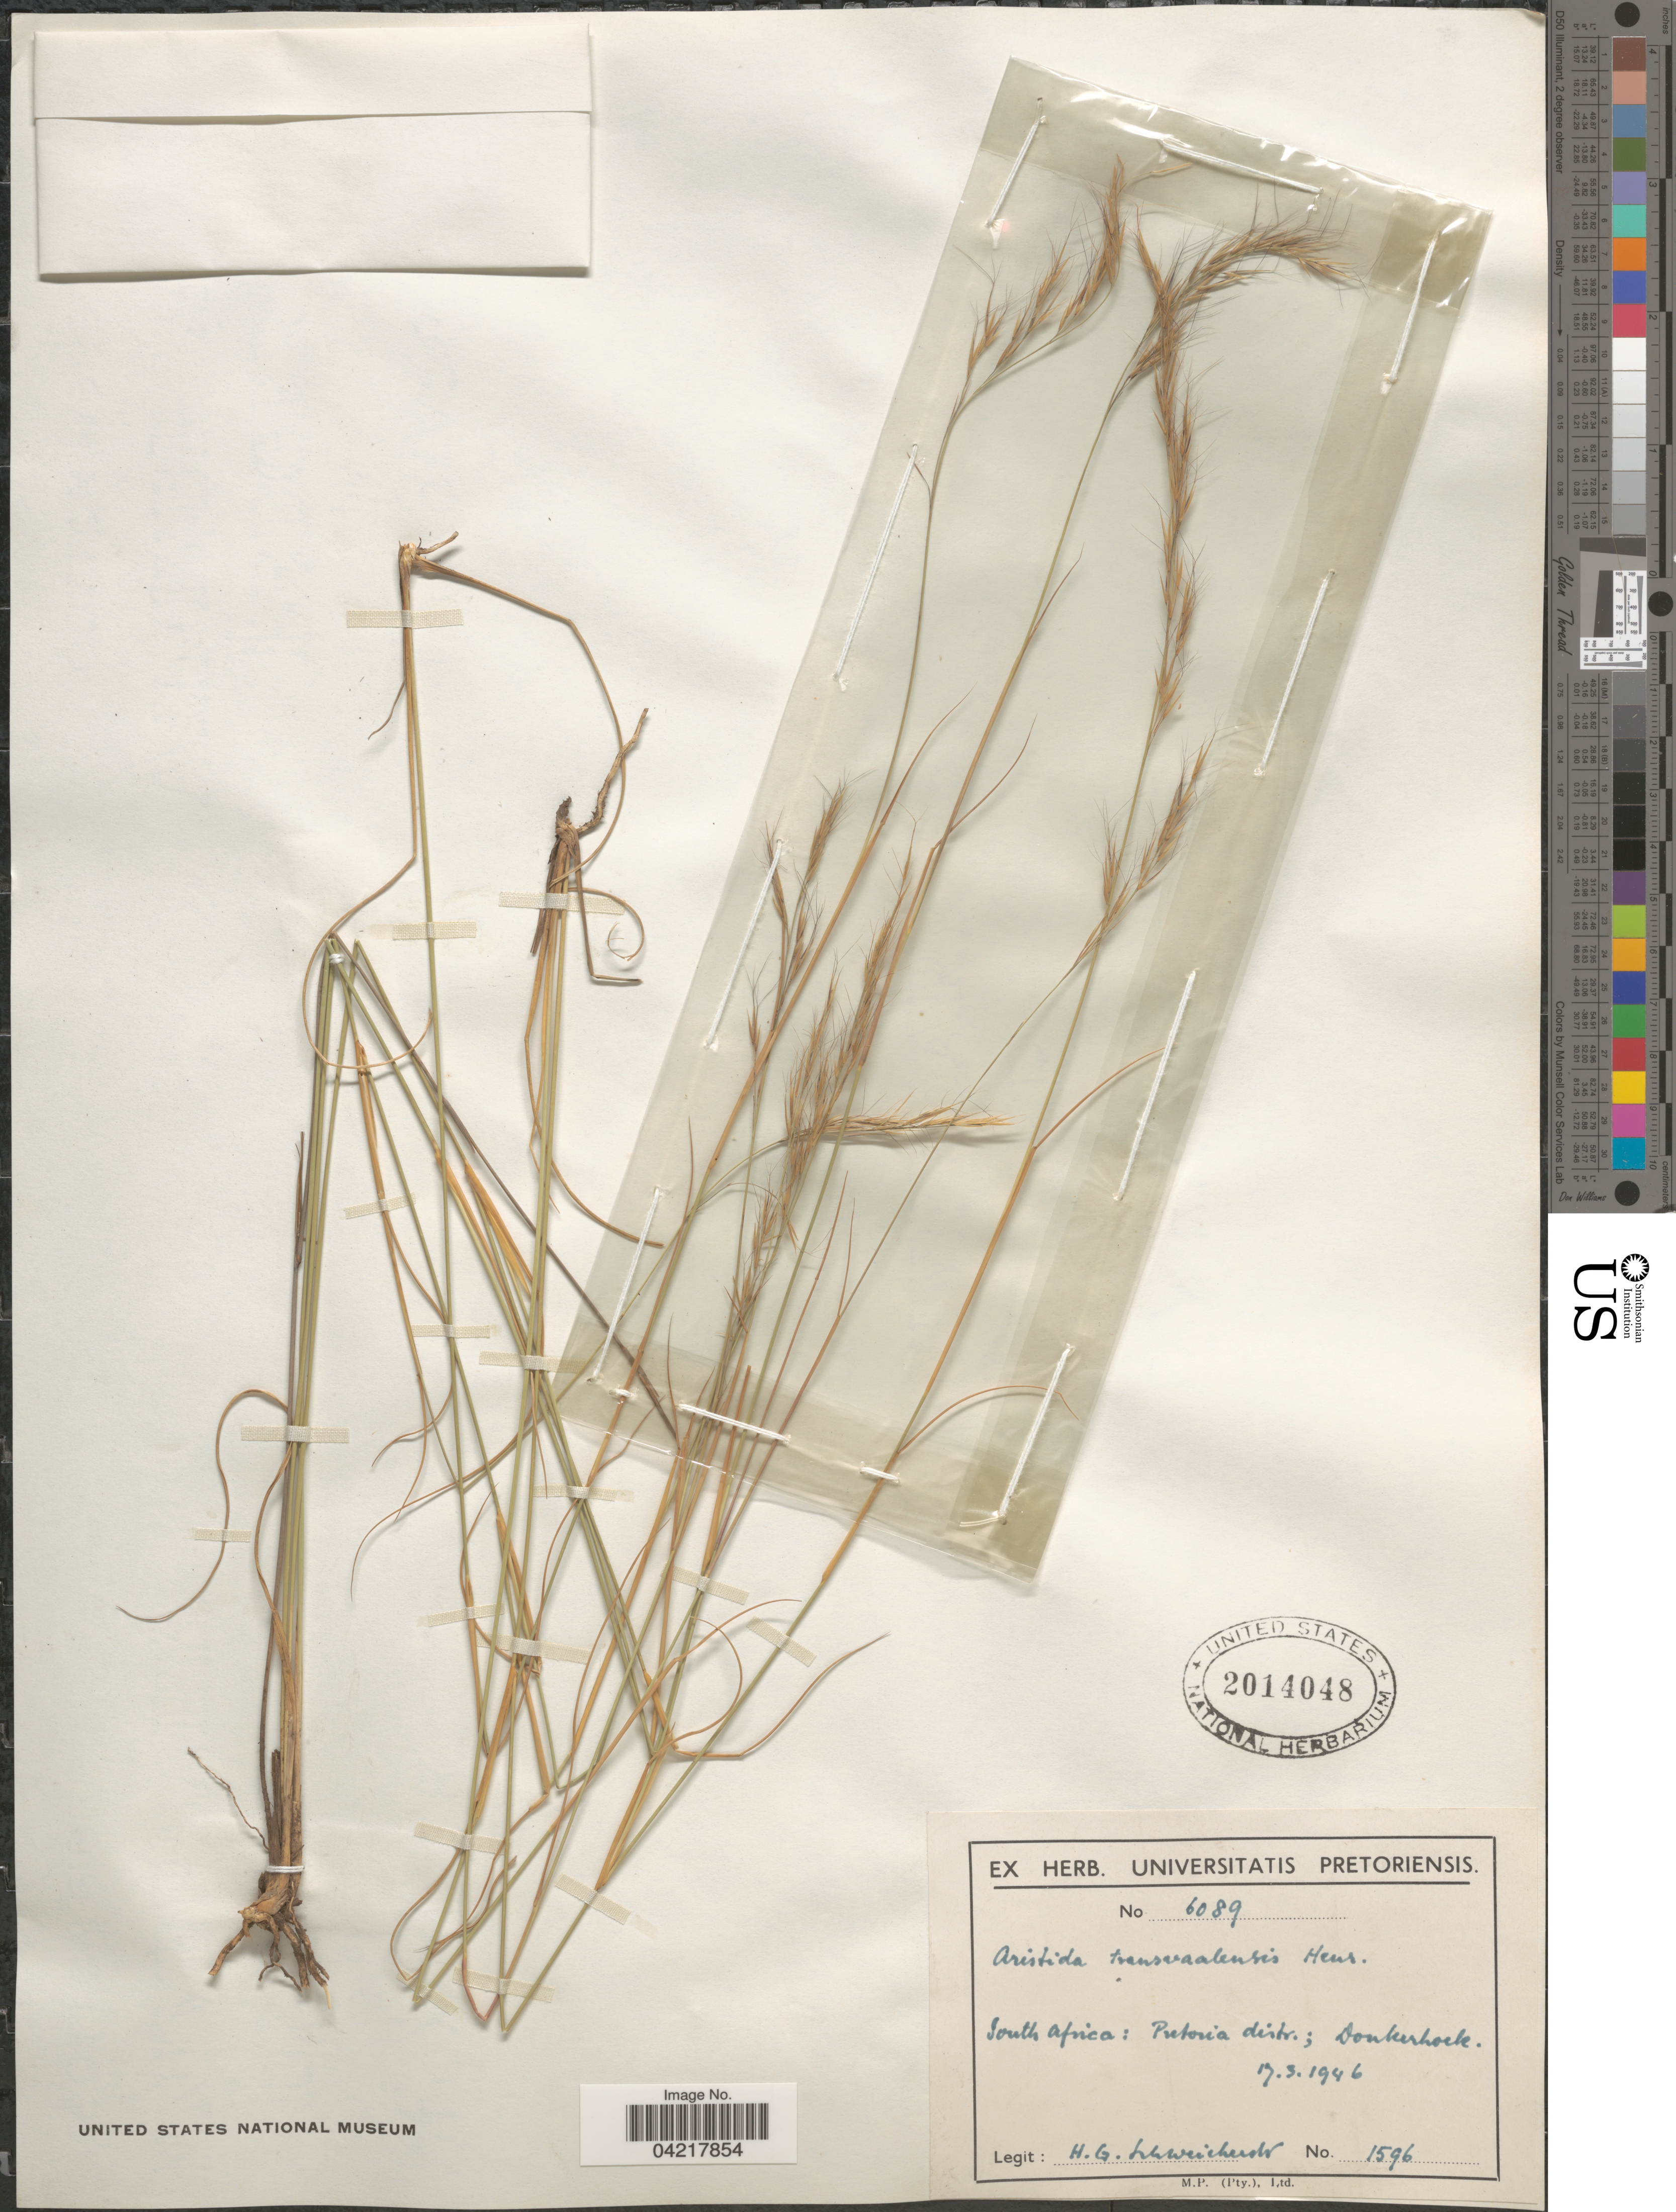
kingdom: Plantae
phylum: Tracheophyta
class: Liliopsida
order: Poales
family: Poaceae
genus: Aristida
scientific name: Aristida transvaalensis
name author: Henr.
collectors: H. Schweickerdt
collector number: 1596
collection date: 1946-03-17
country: South Africa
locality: Pretoria distr.; Donkerhoek.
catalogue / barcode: US 2014048